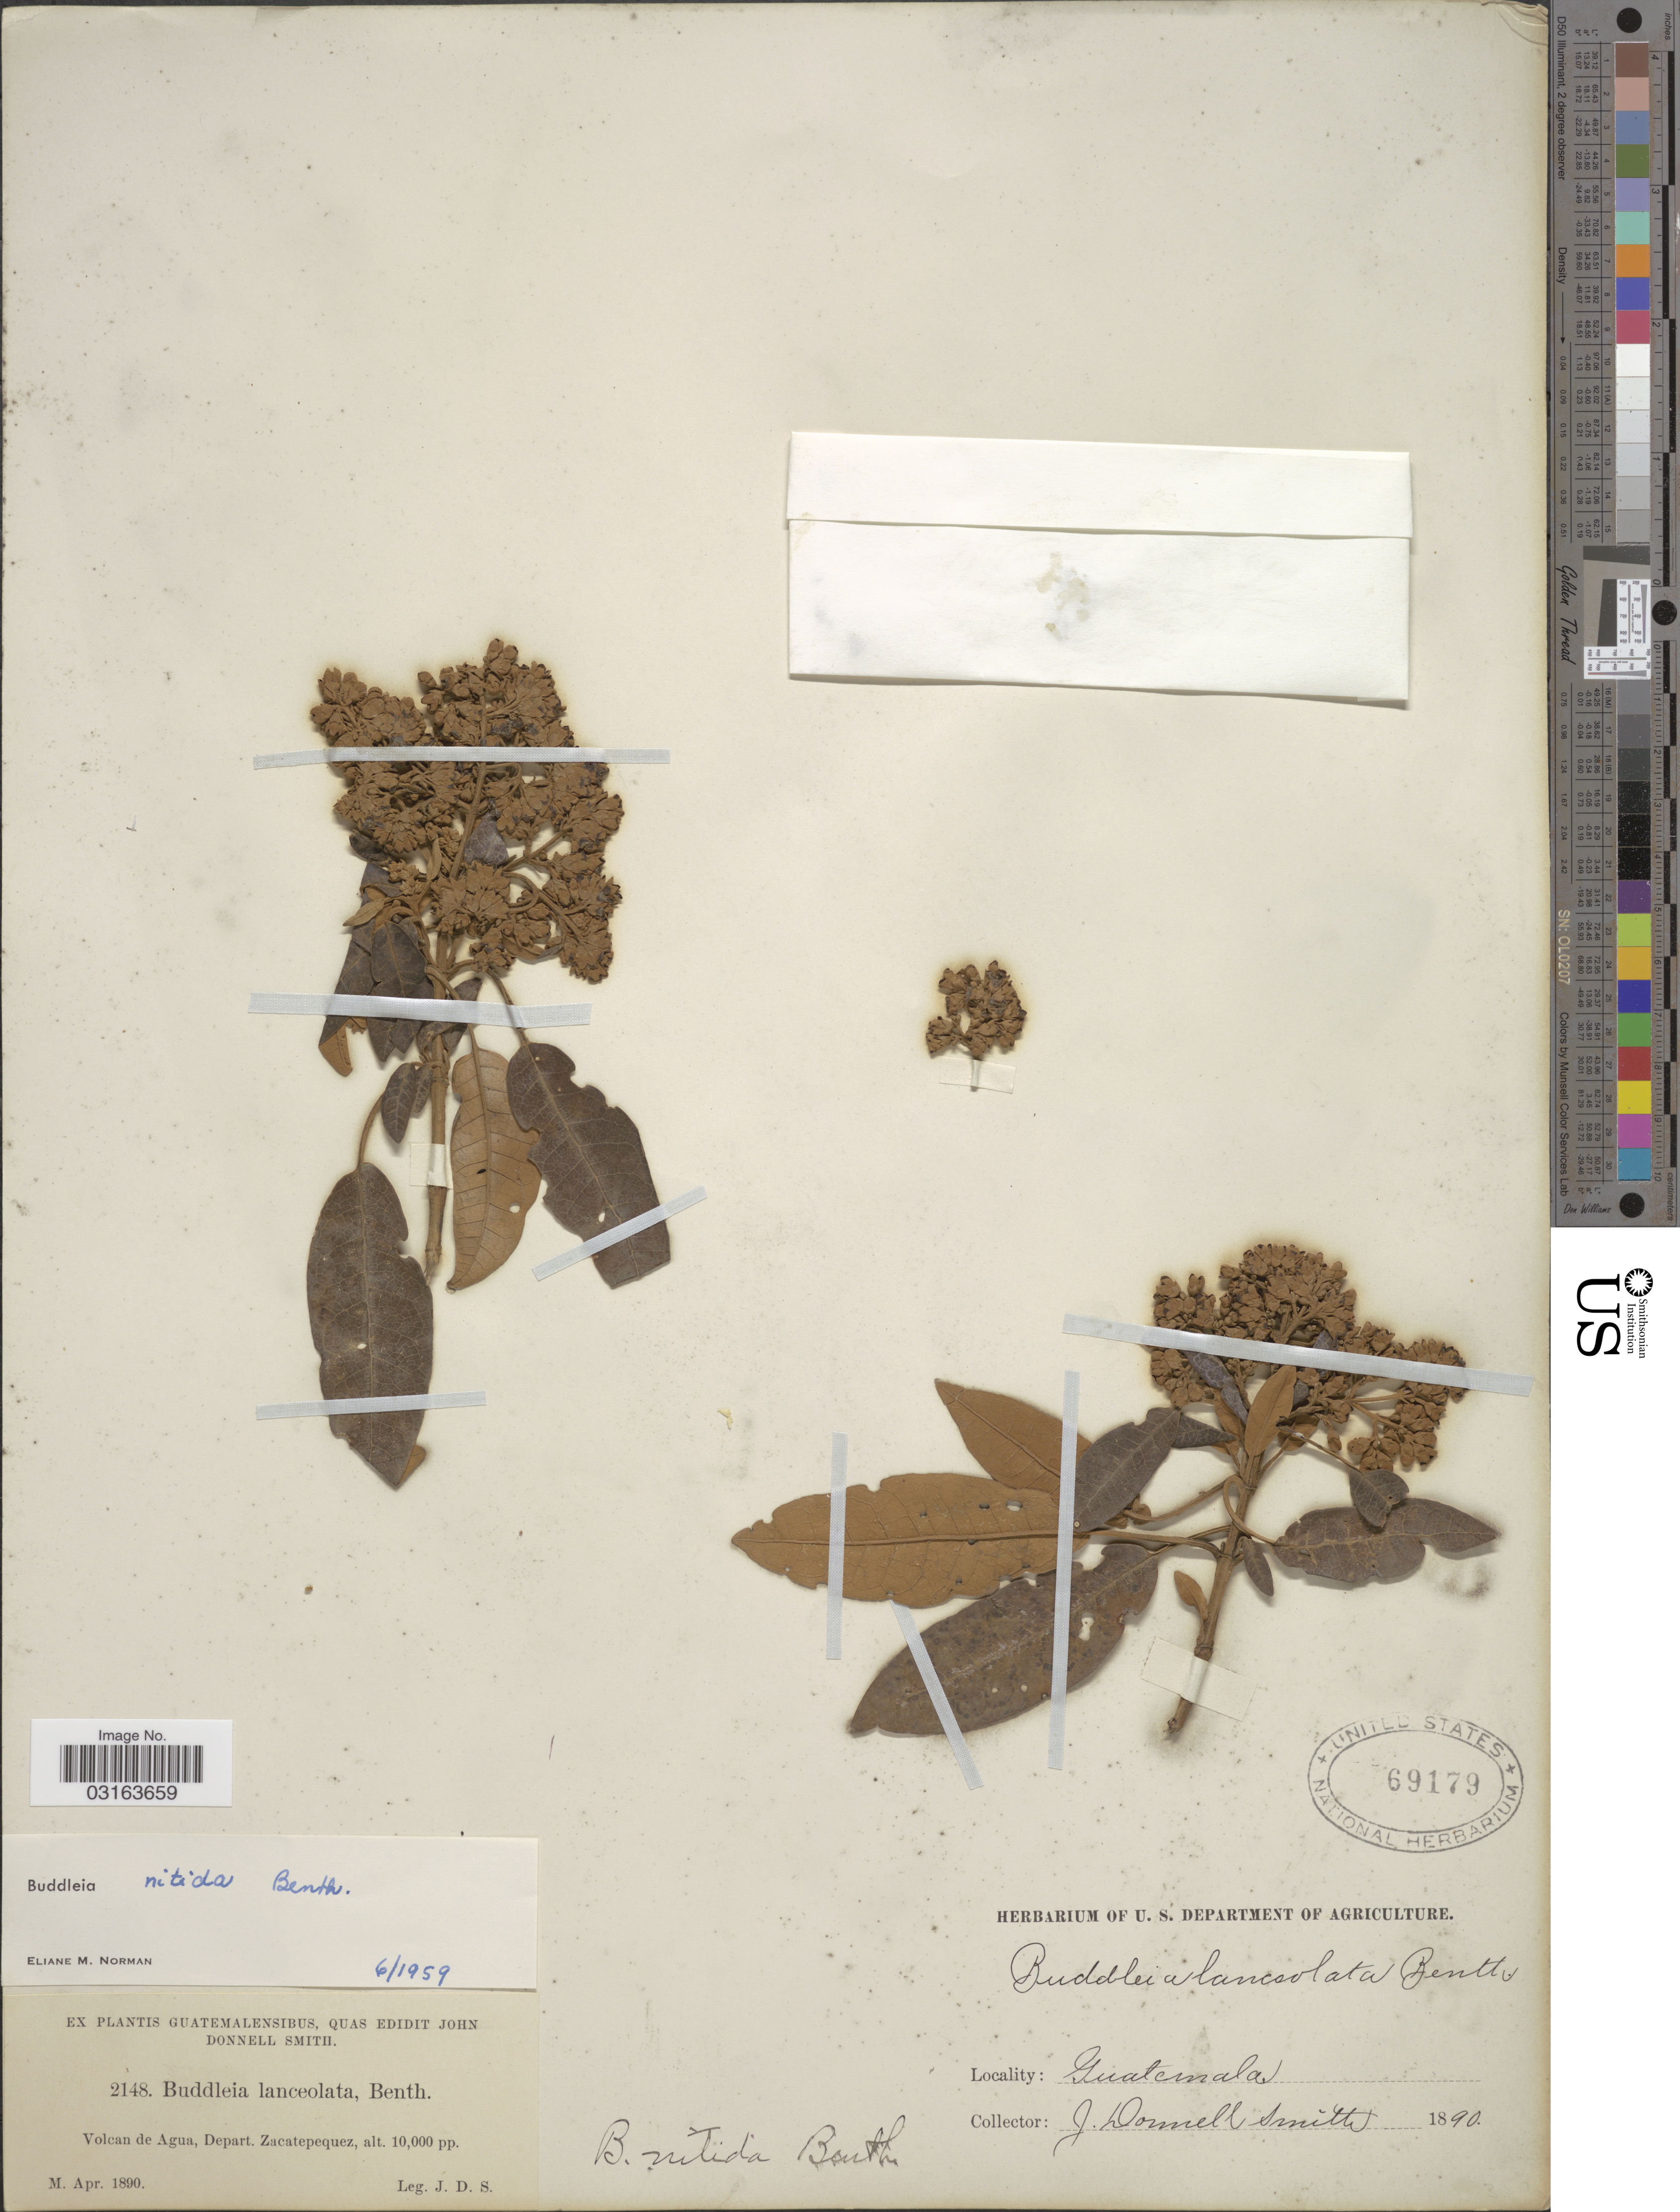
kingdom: Plantae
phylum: Tracheophyta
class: Magnoliopsida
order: Lamiales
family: Scrophulariaceae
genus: Buddleja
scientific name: Buddleja nitida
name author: Benth.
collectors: J. Donnell Smith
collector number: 2148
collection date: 1890-04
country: Guatemala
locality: Volcan de Agua, Depart. Zacatepequez.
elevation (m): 3048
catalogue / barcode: US 69179